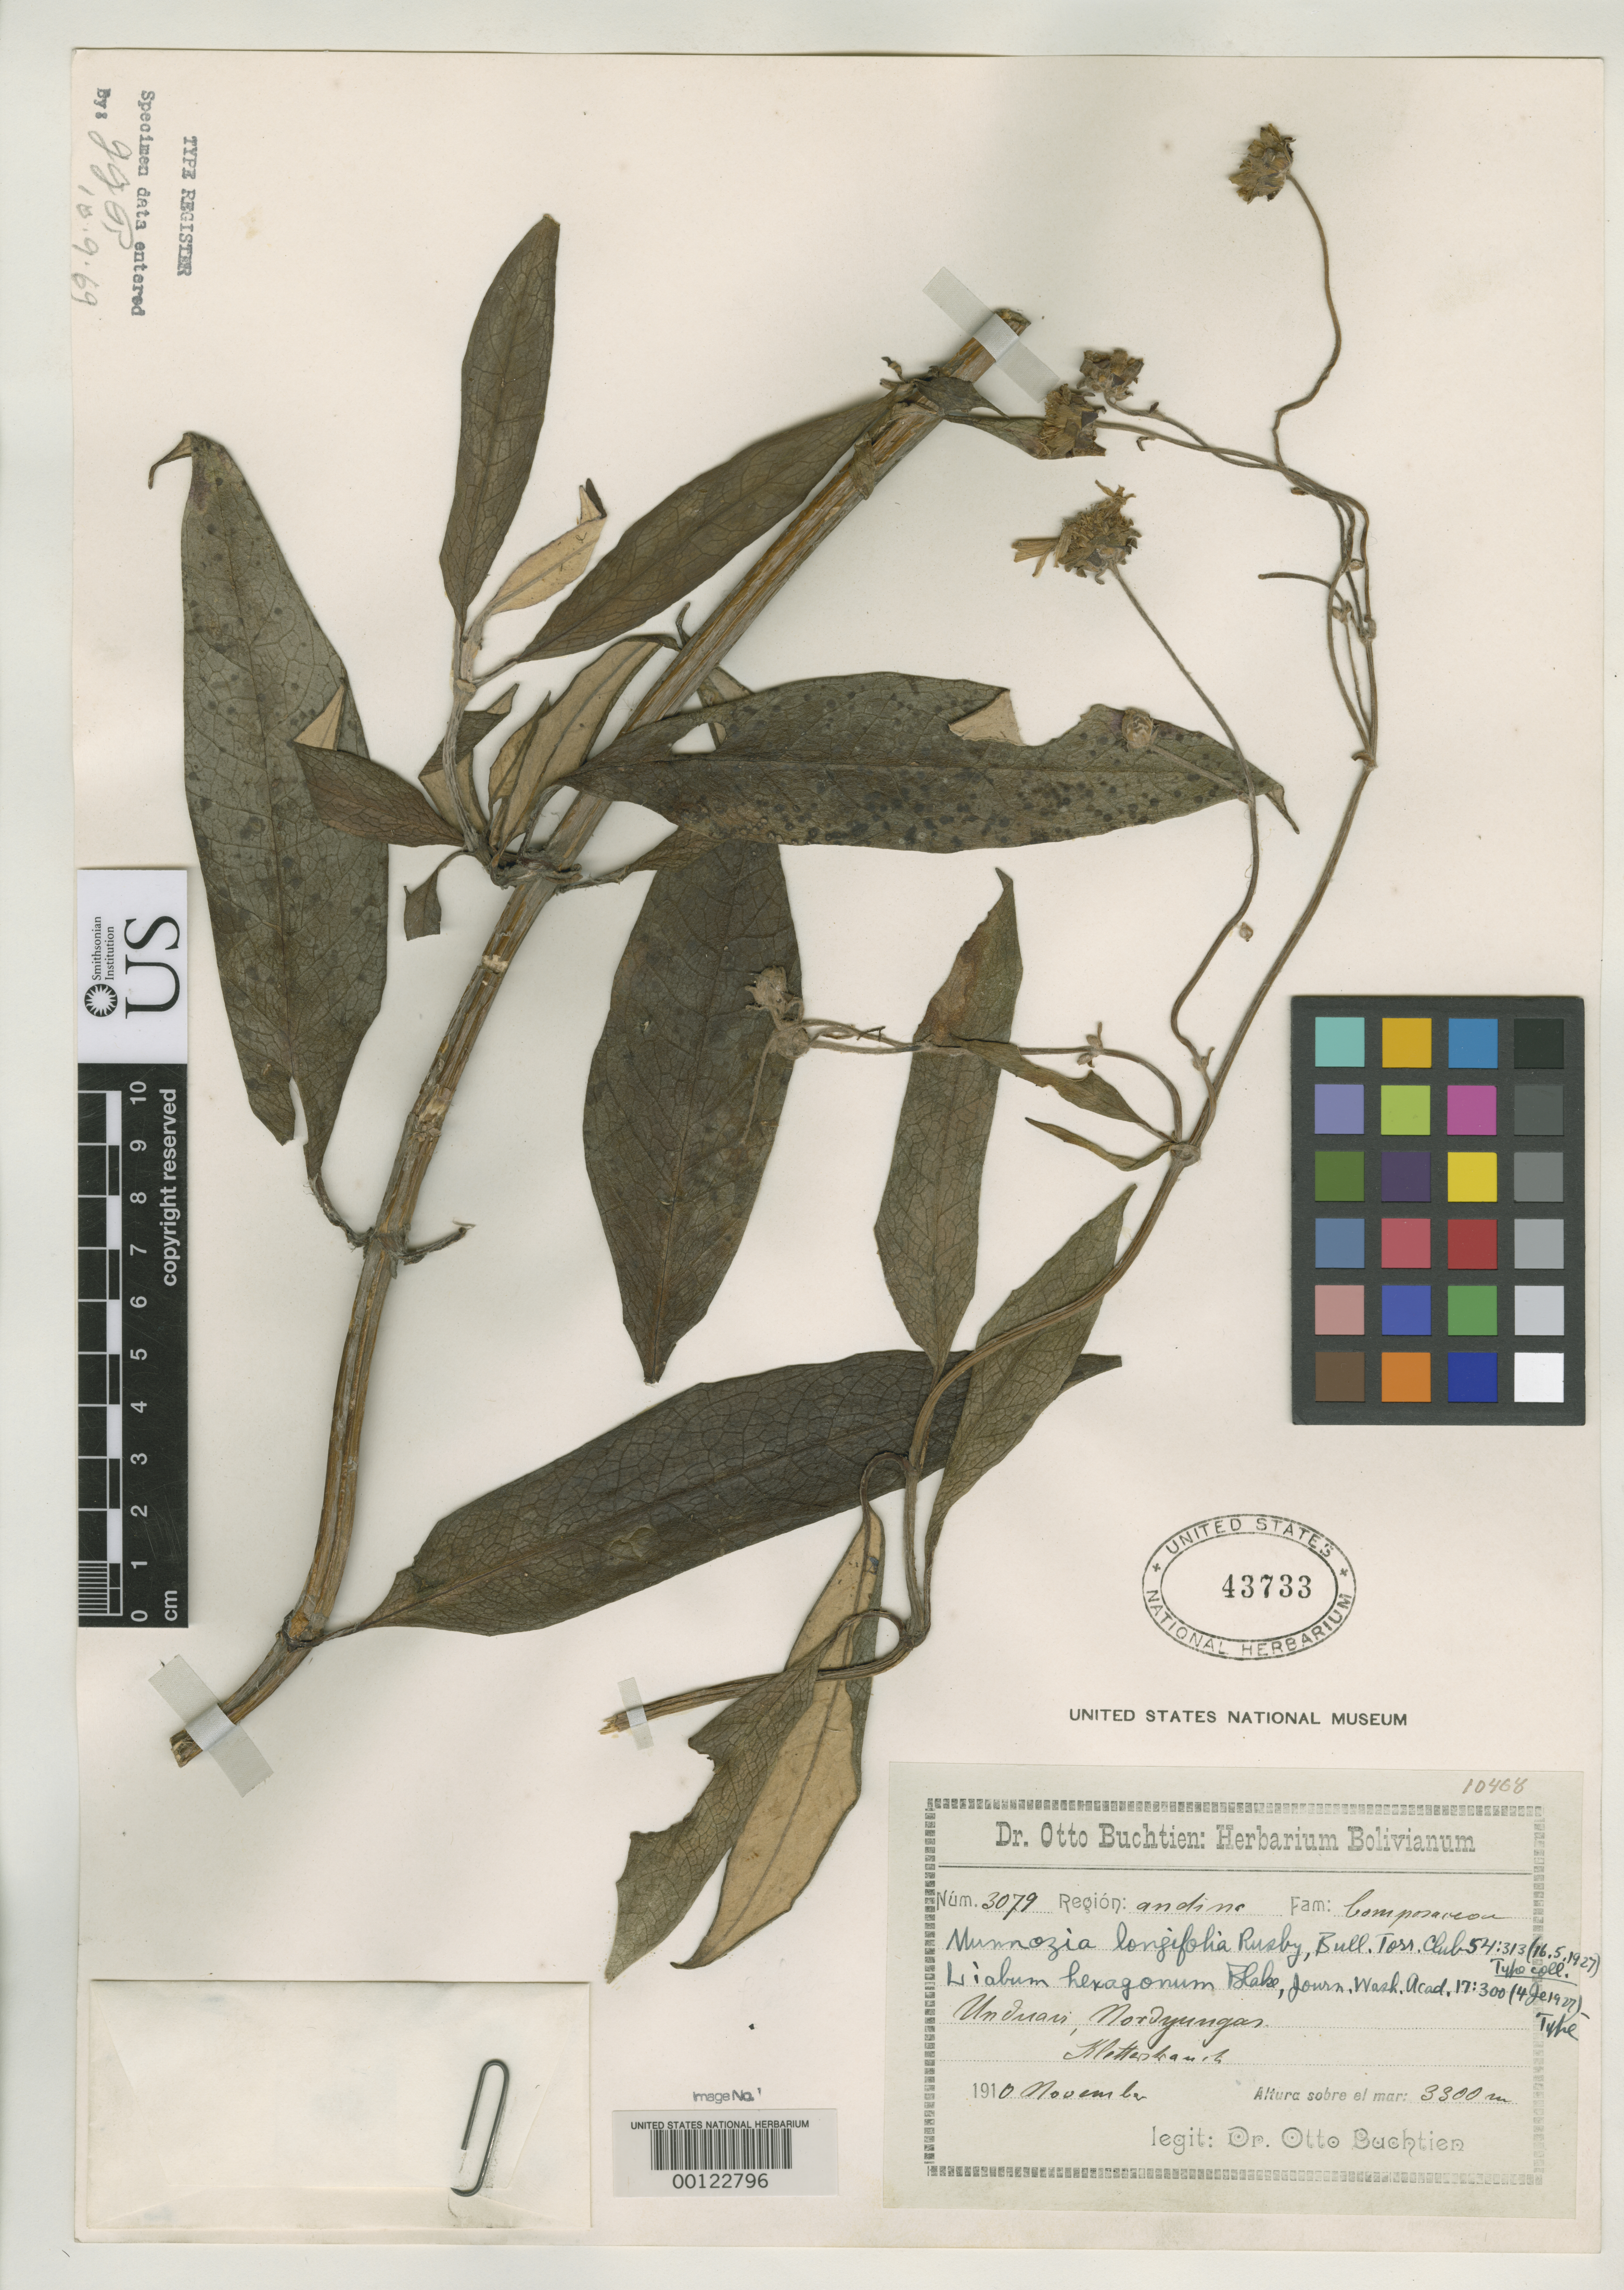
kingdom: Plantae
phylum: Tracheophyta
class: Magnoliopsida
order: Asterales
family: Asteraceae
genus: Munnozia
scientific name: Munnozia longifolia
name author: Rusby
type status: Isotype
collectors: O. Buchtien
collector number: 3079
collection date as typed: Nov 1910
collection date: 1910-11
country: Bolivia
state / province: La Paz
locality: Unduavi, Nord Yungas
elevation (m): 3300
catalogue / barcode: US 43733